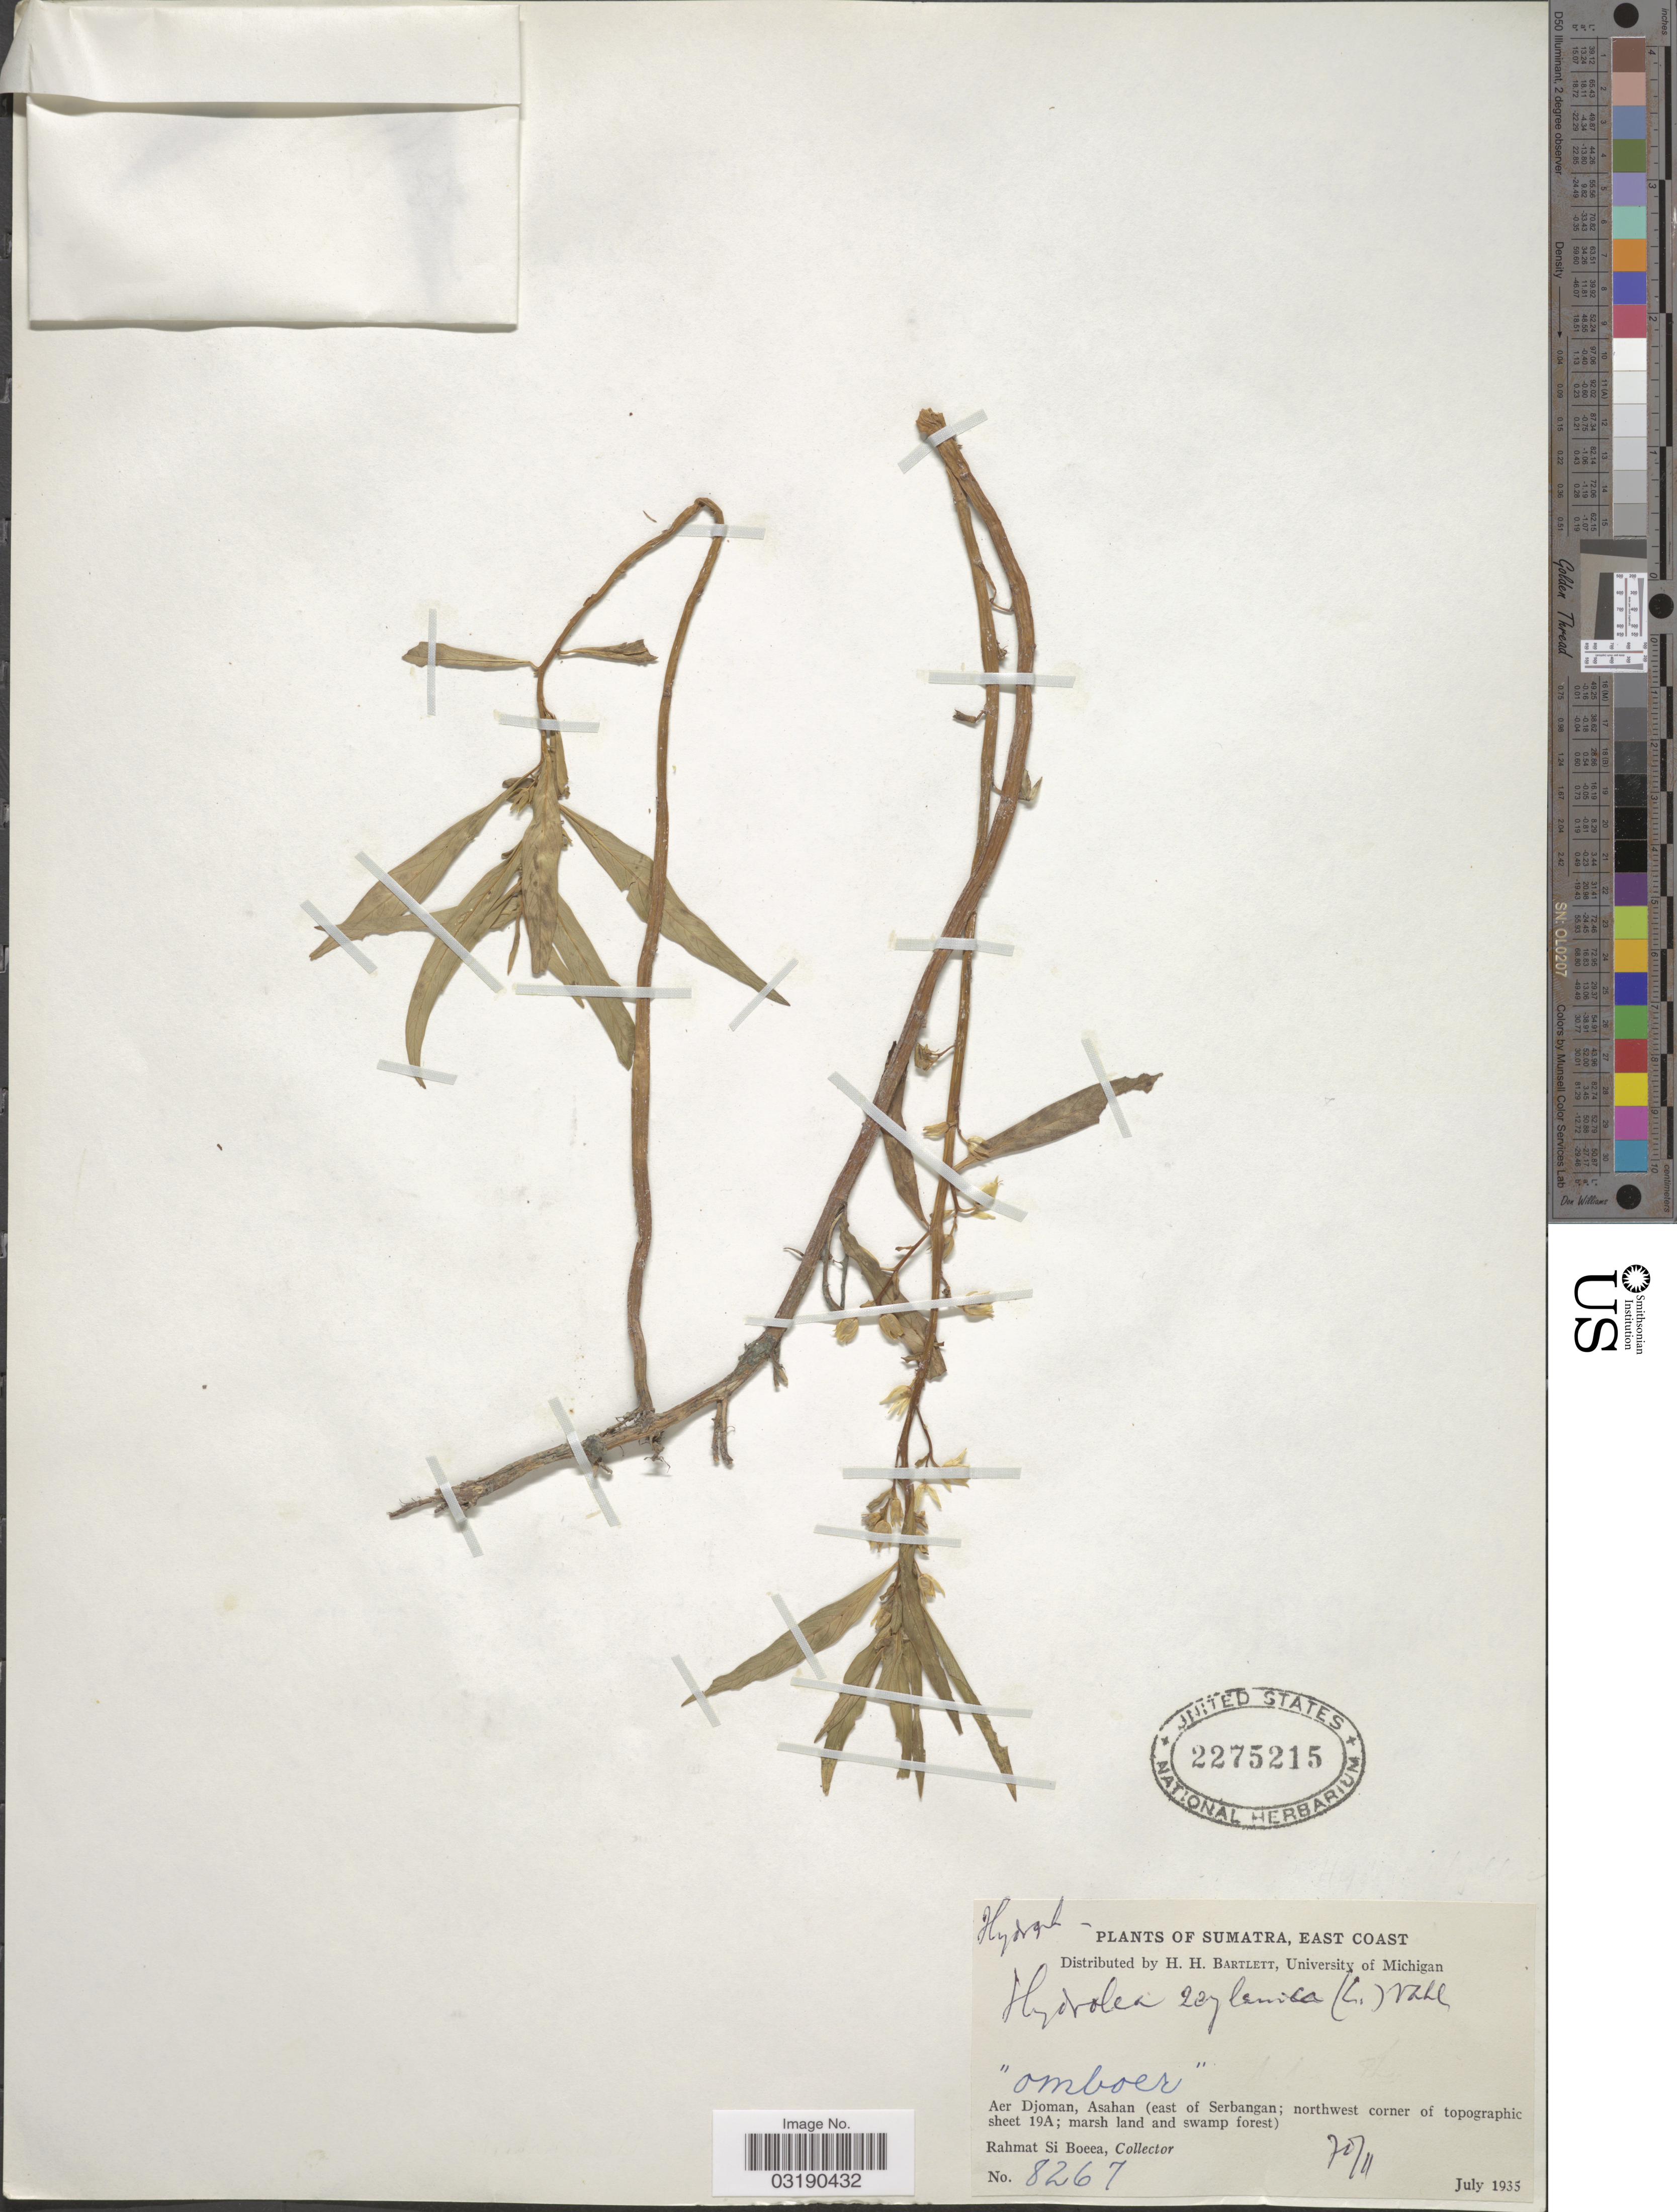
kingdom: Plantae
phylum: Tracheophyta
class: Magnoliopsida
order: Solanales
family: Hydroleaceae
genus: Hydrolea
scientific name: Hydrolea zeylanica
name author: (L.) Vahl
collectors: Rahmat Si Boeea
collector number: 8267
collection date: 1935-07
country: Indonesia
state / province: Sumatra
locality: East Coast. Aer Djoman, Asahan (east of Serbangan; northwest corner of topographic sheet 19A; marsh land and swamp forest).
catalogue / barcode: US 2275215